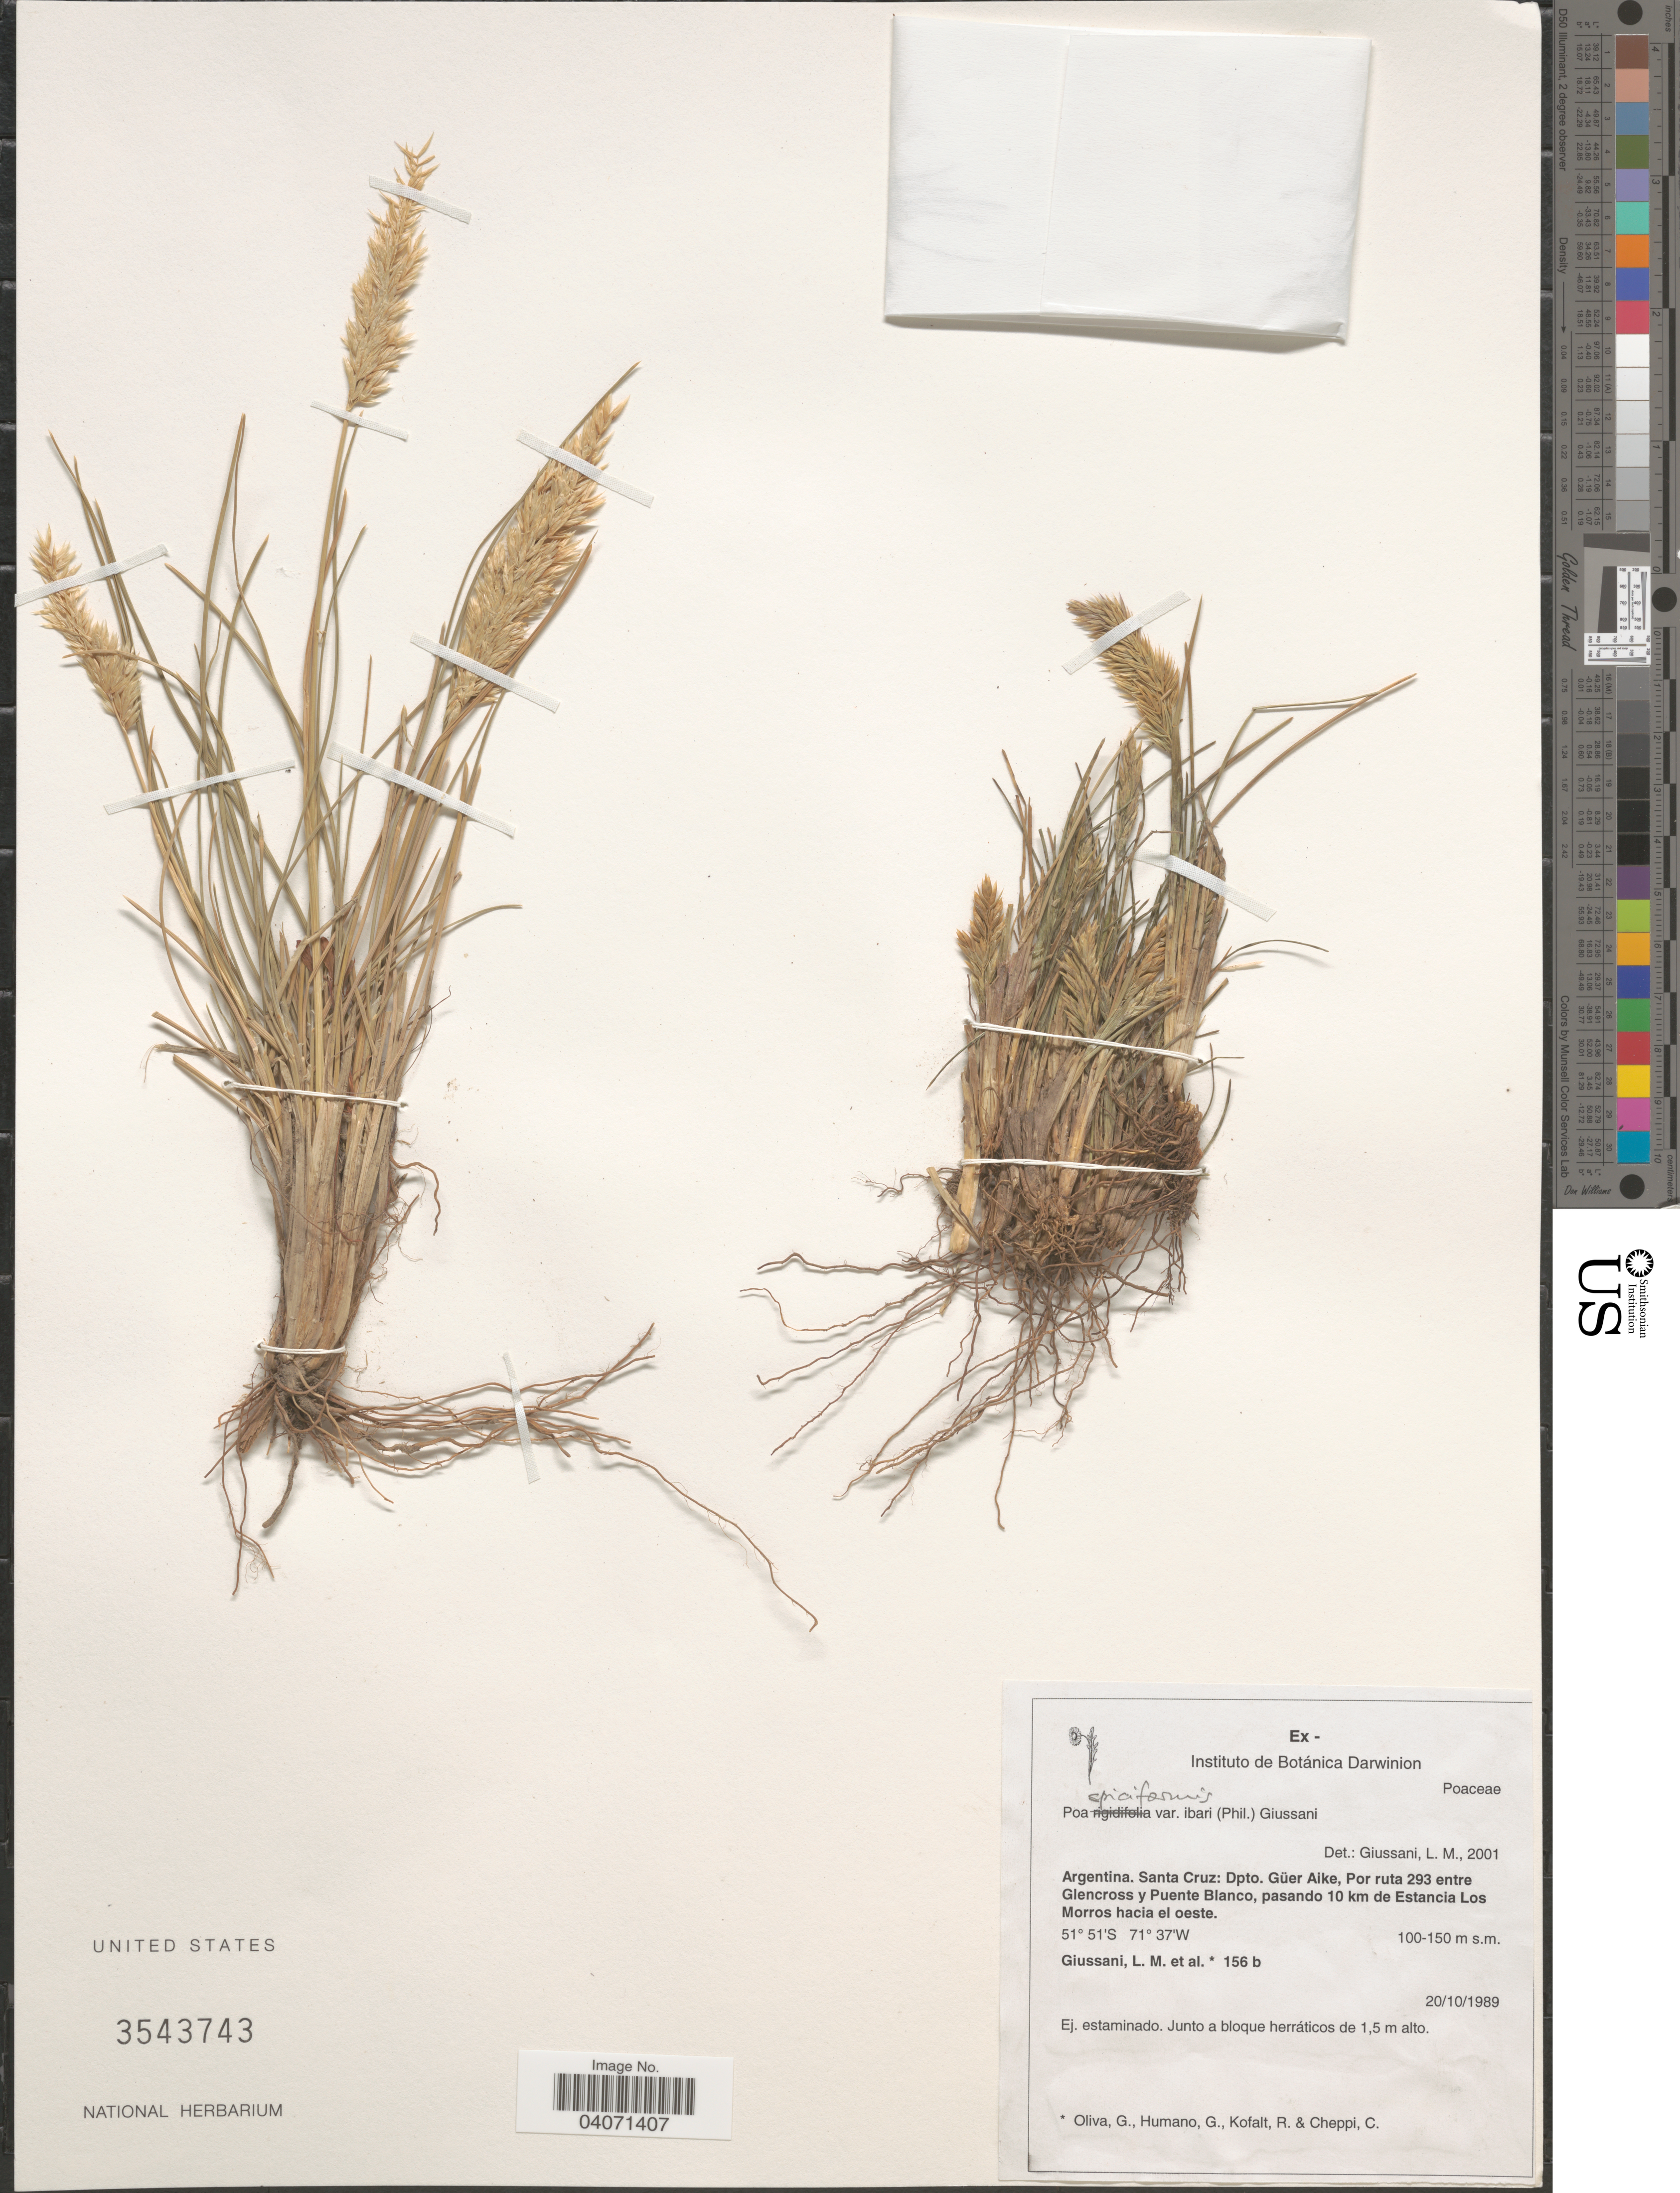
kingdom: Plantae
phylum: Tracheophyta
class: Liliopsida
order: Poales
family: Poaceae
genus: Poa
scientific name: Poa spiciformis var. spiciformis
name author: Steud.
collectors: L. Giussani, G. Oliva, G. Humano, R. Kofalt & C. Cheppi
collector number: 156b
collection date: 1989-10-20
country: Argentina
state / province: Santa Cruz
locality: Dpto. Güer Aike, Por ruta 293 entre Glencross y Puente Blanco, pasando 10 km de Estancia Los Morros hacia el oeste.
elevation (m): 100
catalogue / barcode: US 3543743